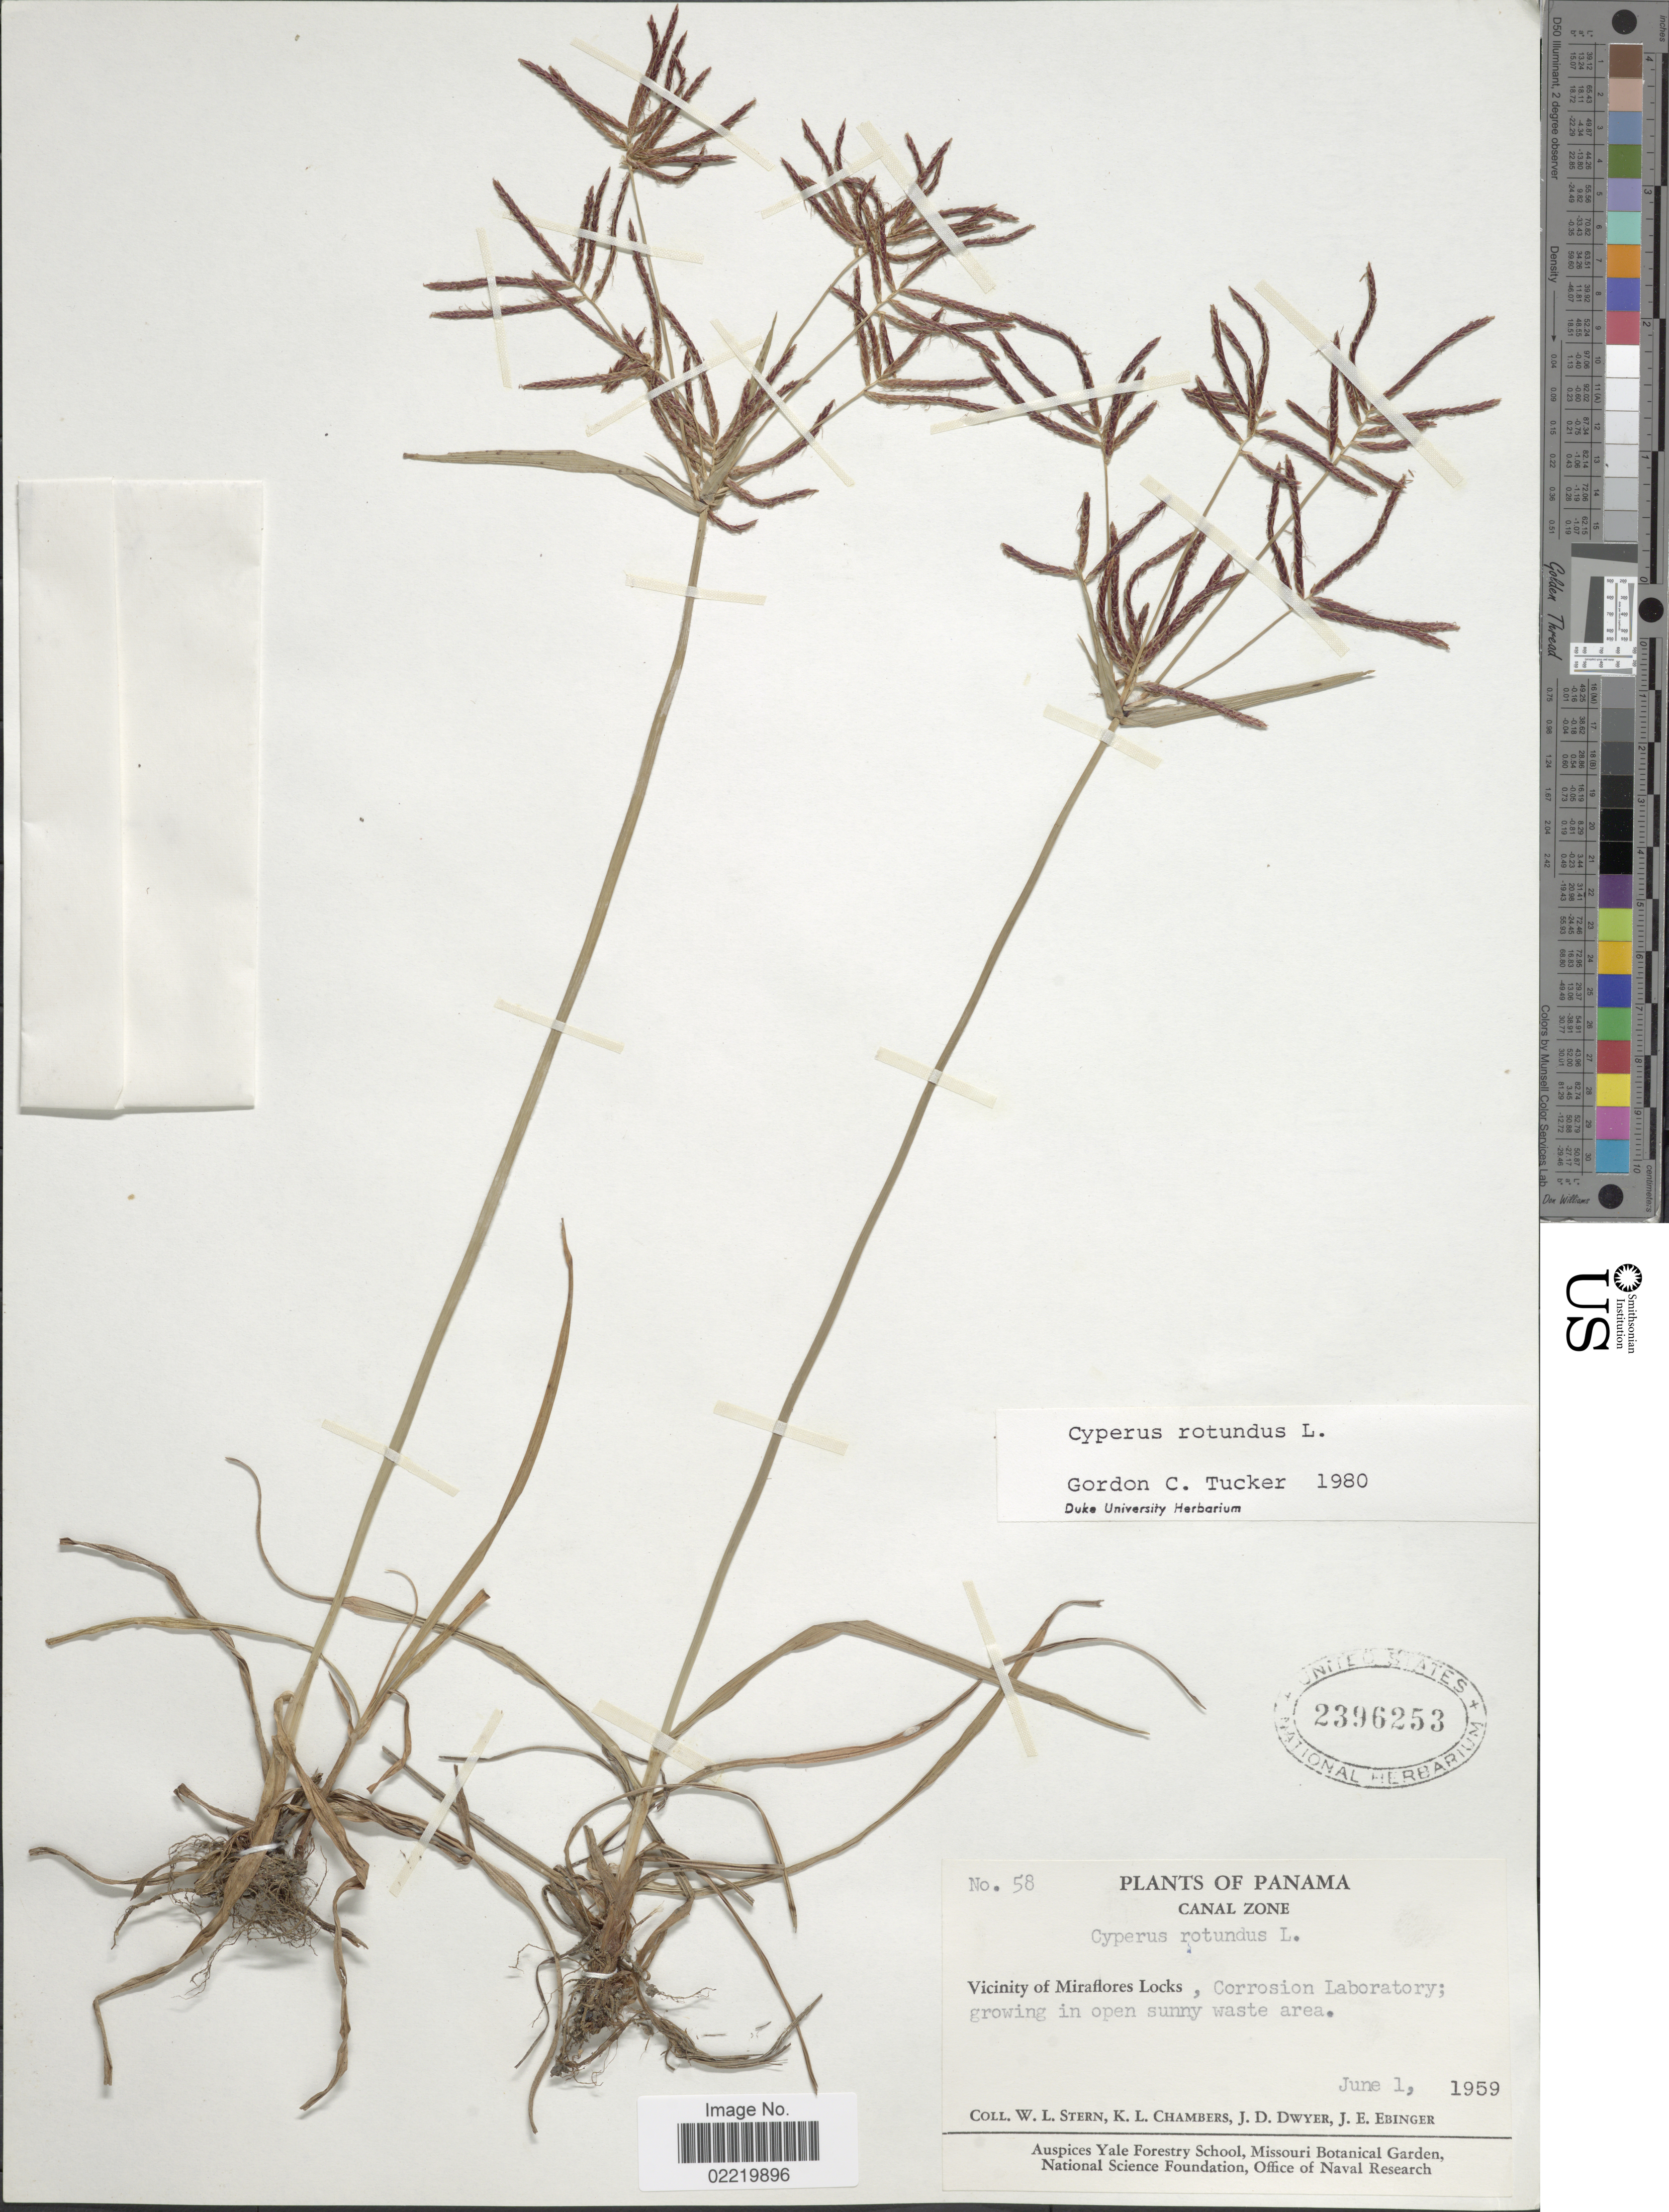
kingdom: Plantae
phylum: Tracheophyta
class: Liliopsida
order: Poales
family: Cyperaceae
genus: Cyperus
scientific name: Cyperus rotundus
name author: L.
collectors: W. L. Stern, K. Chambers, J. D. Dwyer & J. Ebinger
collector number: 58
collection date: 1959-06-01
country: Panama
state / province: Panamá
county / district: Canal Zone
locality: Canal Zone, vicinity of Miraflores Locks, Corrosin Laboratory, in open sunny waste area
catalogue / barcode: US 2396253